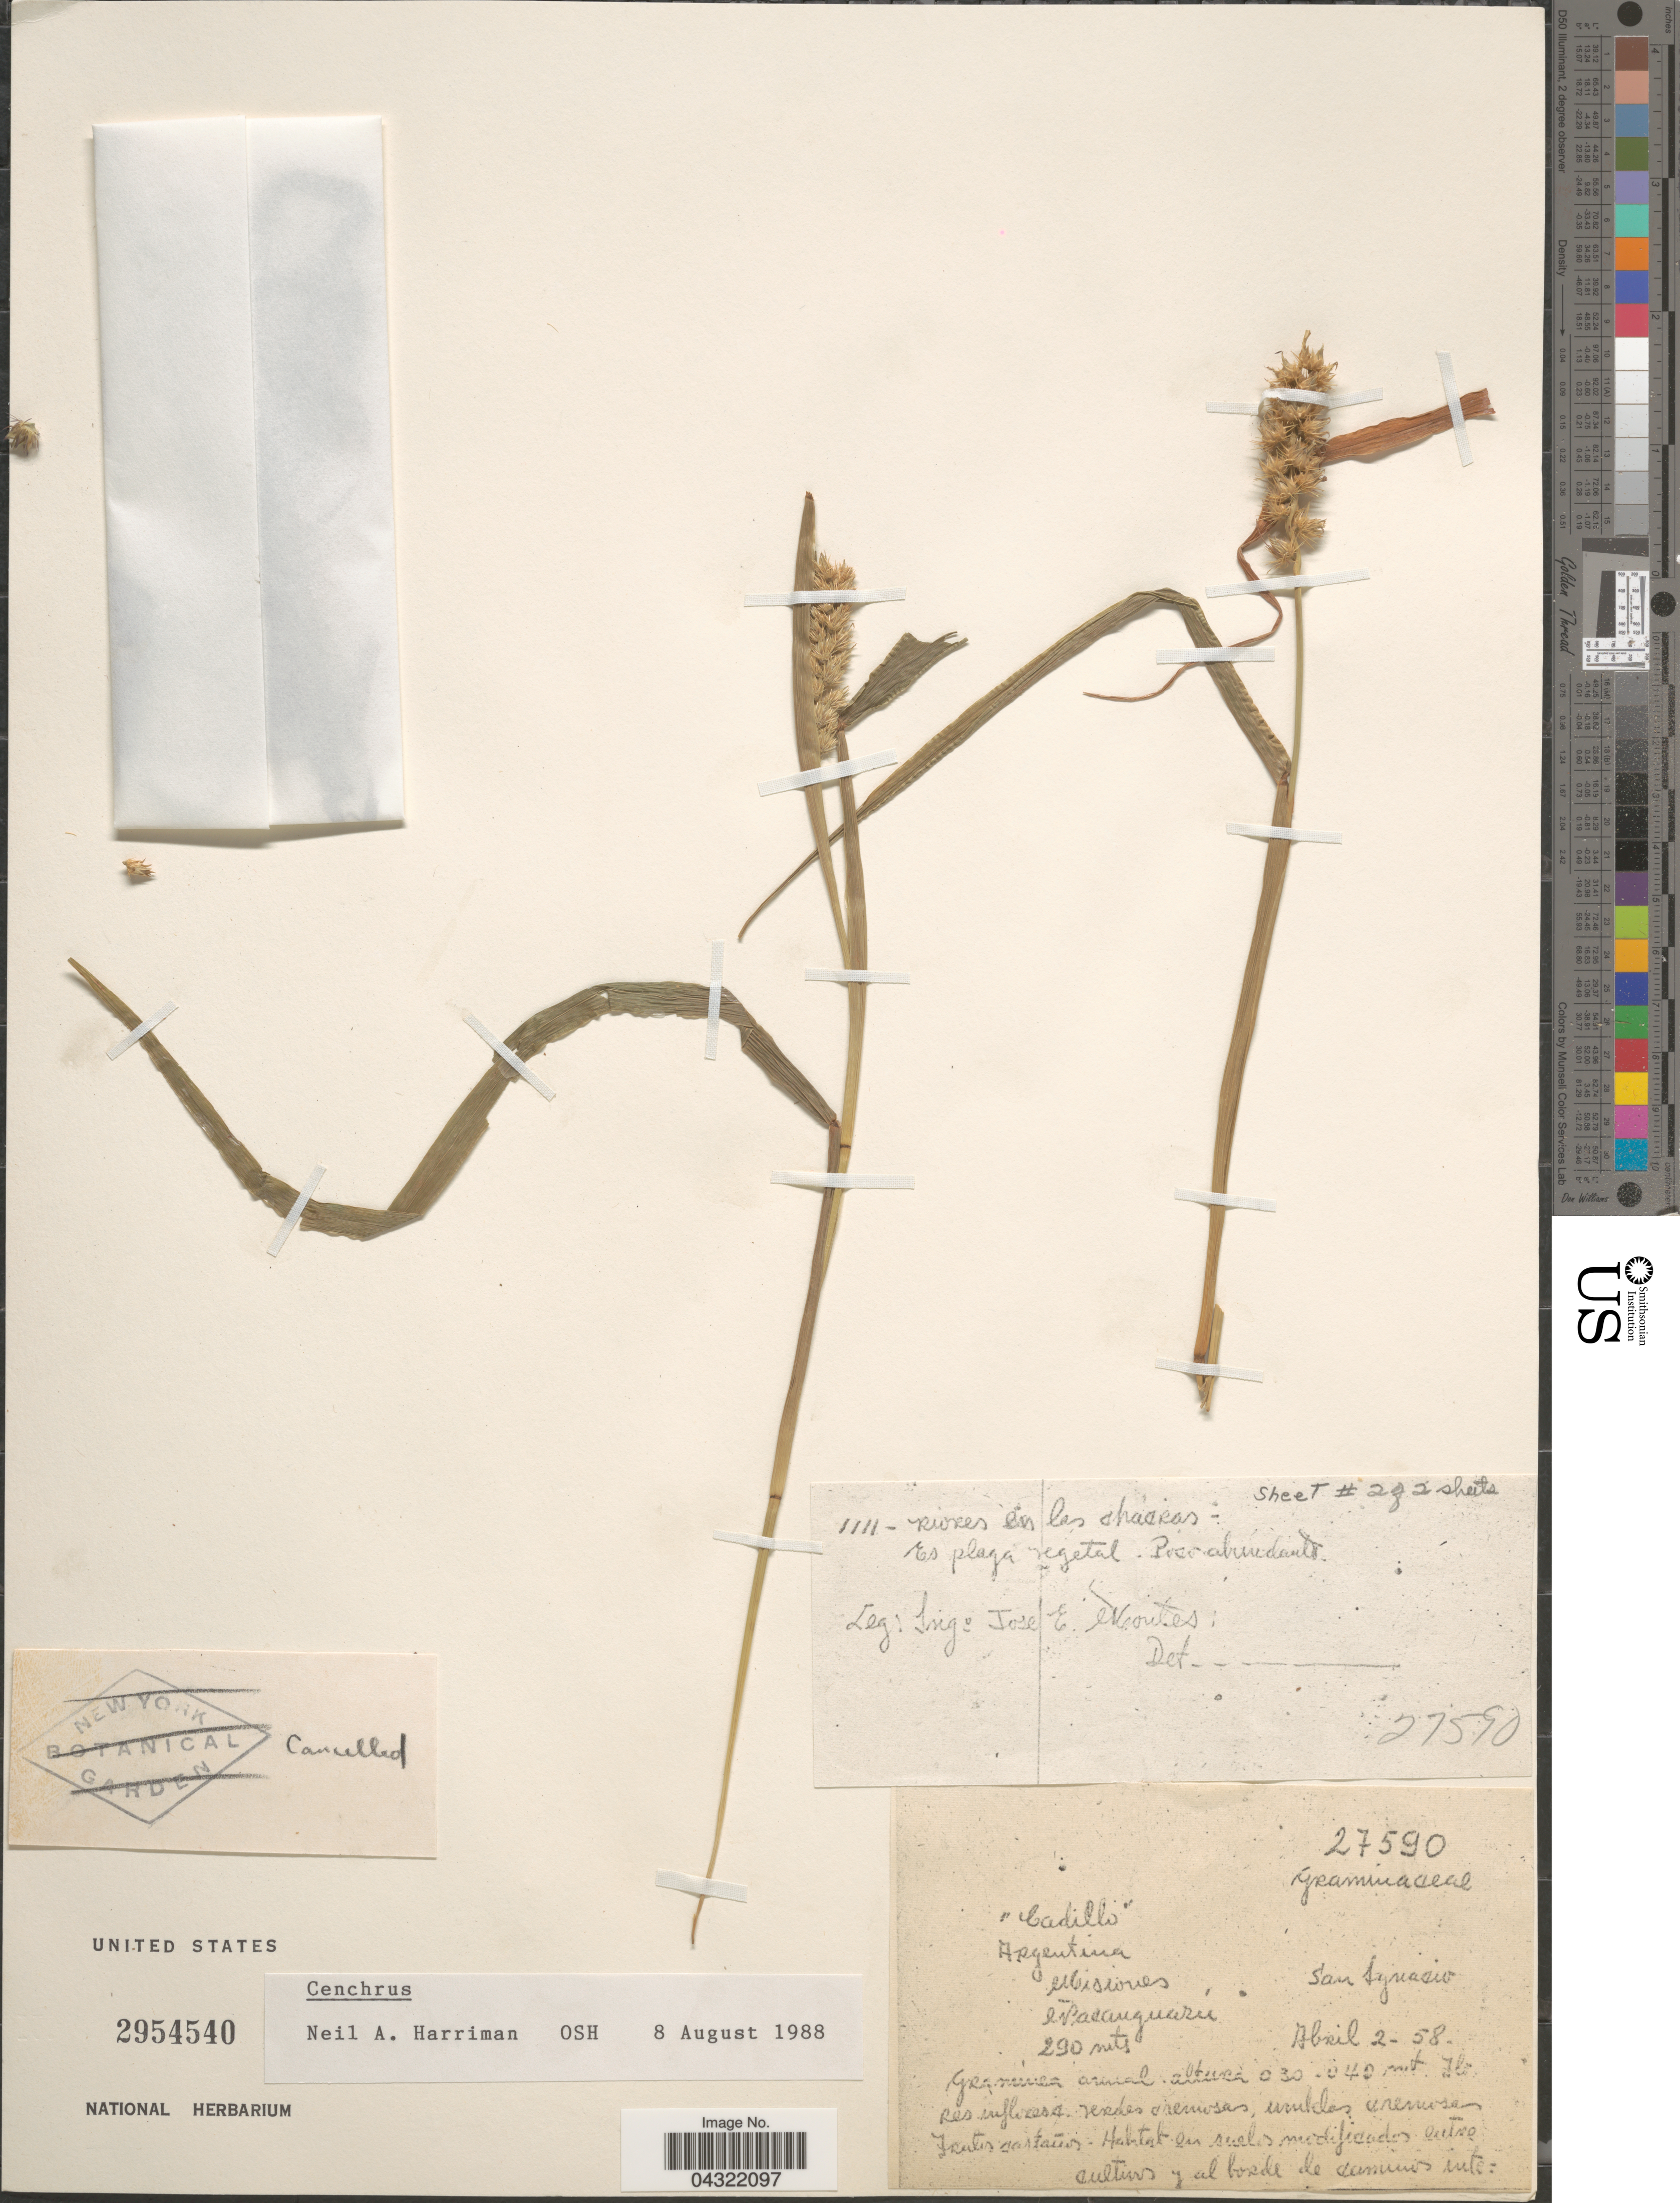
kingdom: Plantae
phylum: Tracheophyta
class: Liliopsida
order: Poales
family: Poaceae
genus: Cenchrus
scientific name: Cenchrus sp.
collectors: J. E. Montes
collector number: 27590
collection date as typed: Transcribed d/m/y: 2/4/58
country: Argentina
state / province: Misiones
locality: Cadillo. San Ignacio.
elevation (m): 290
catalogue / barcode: US 2954540